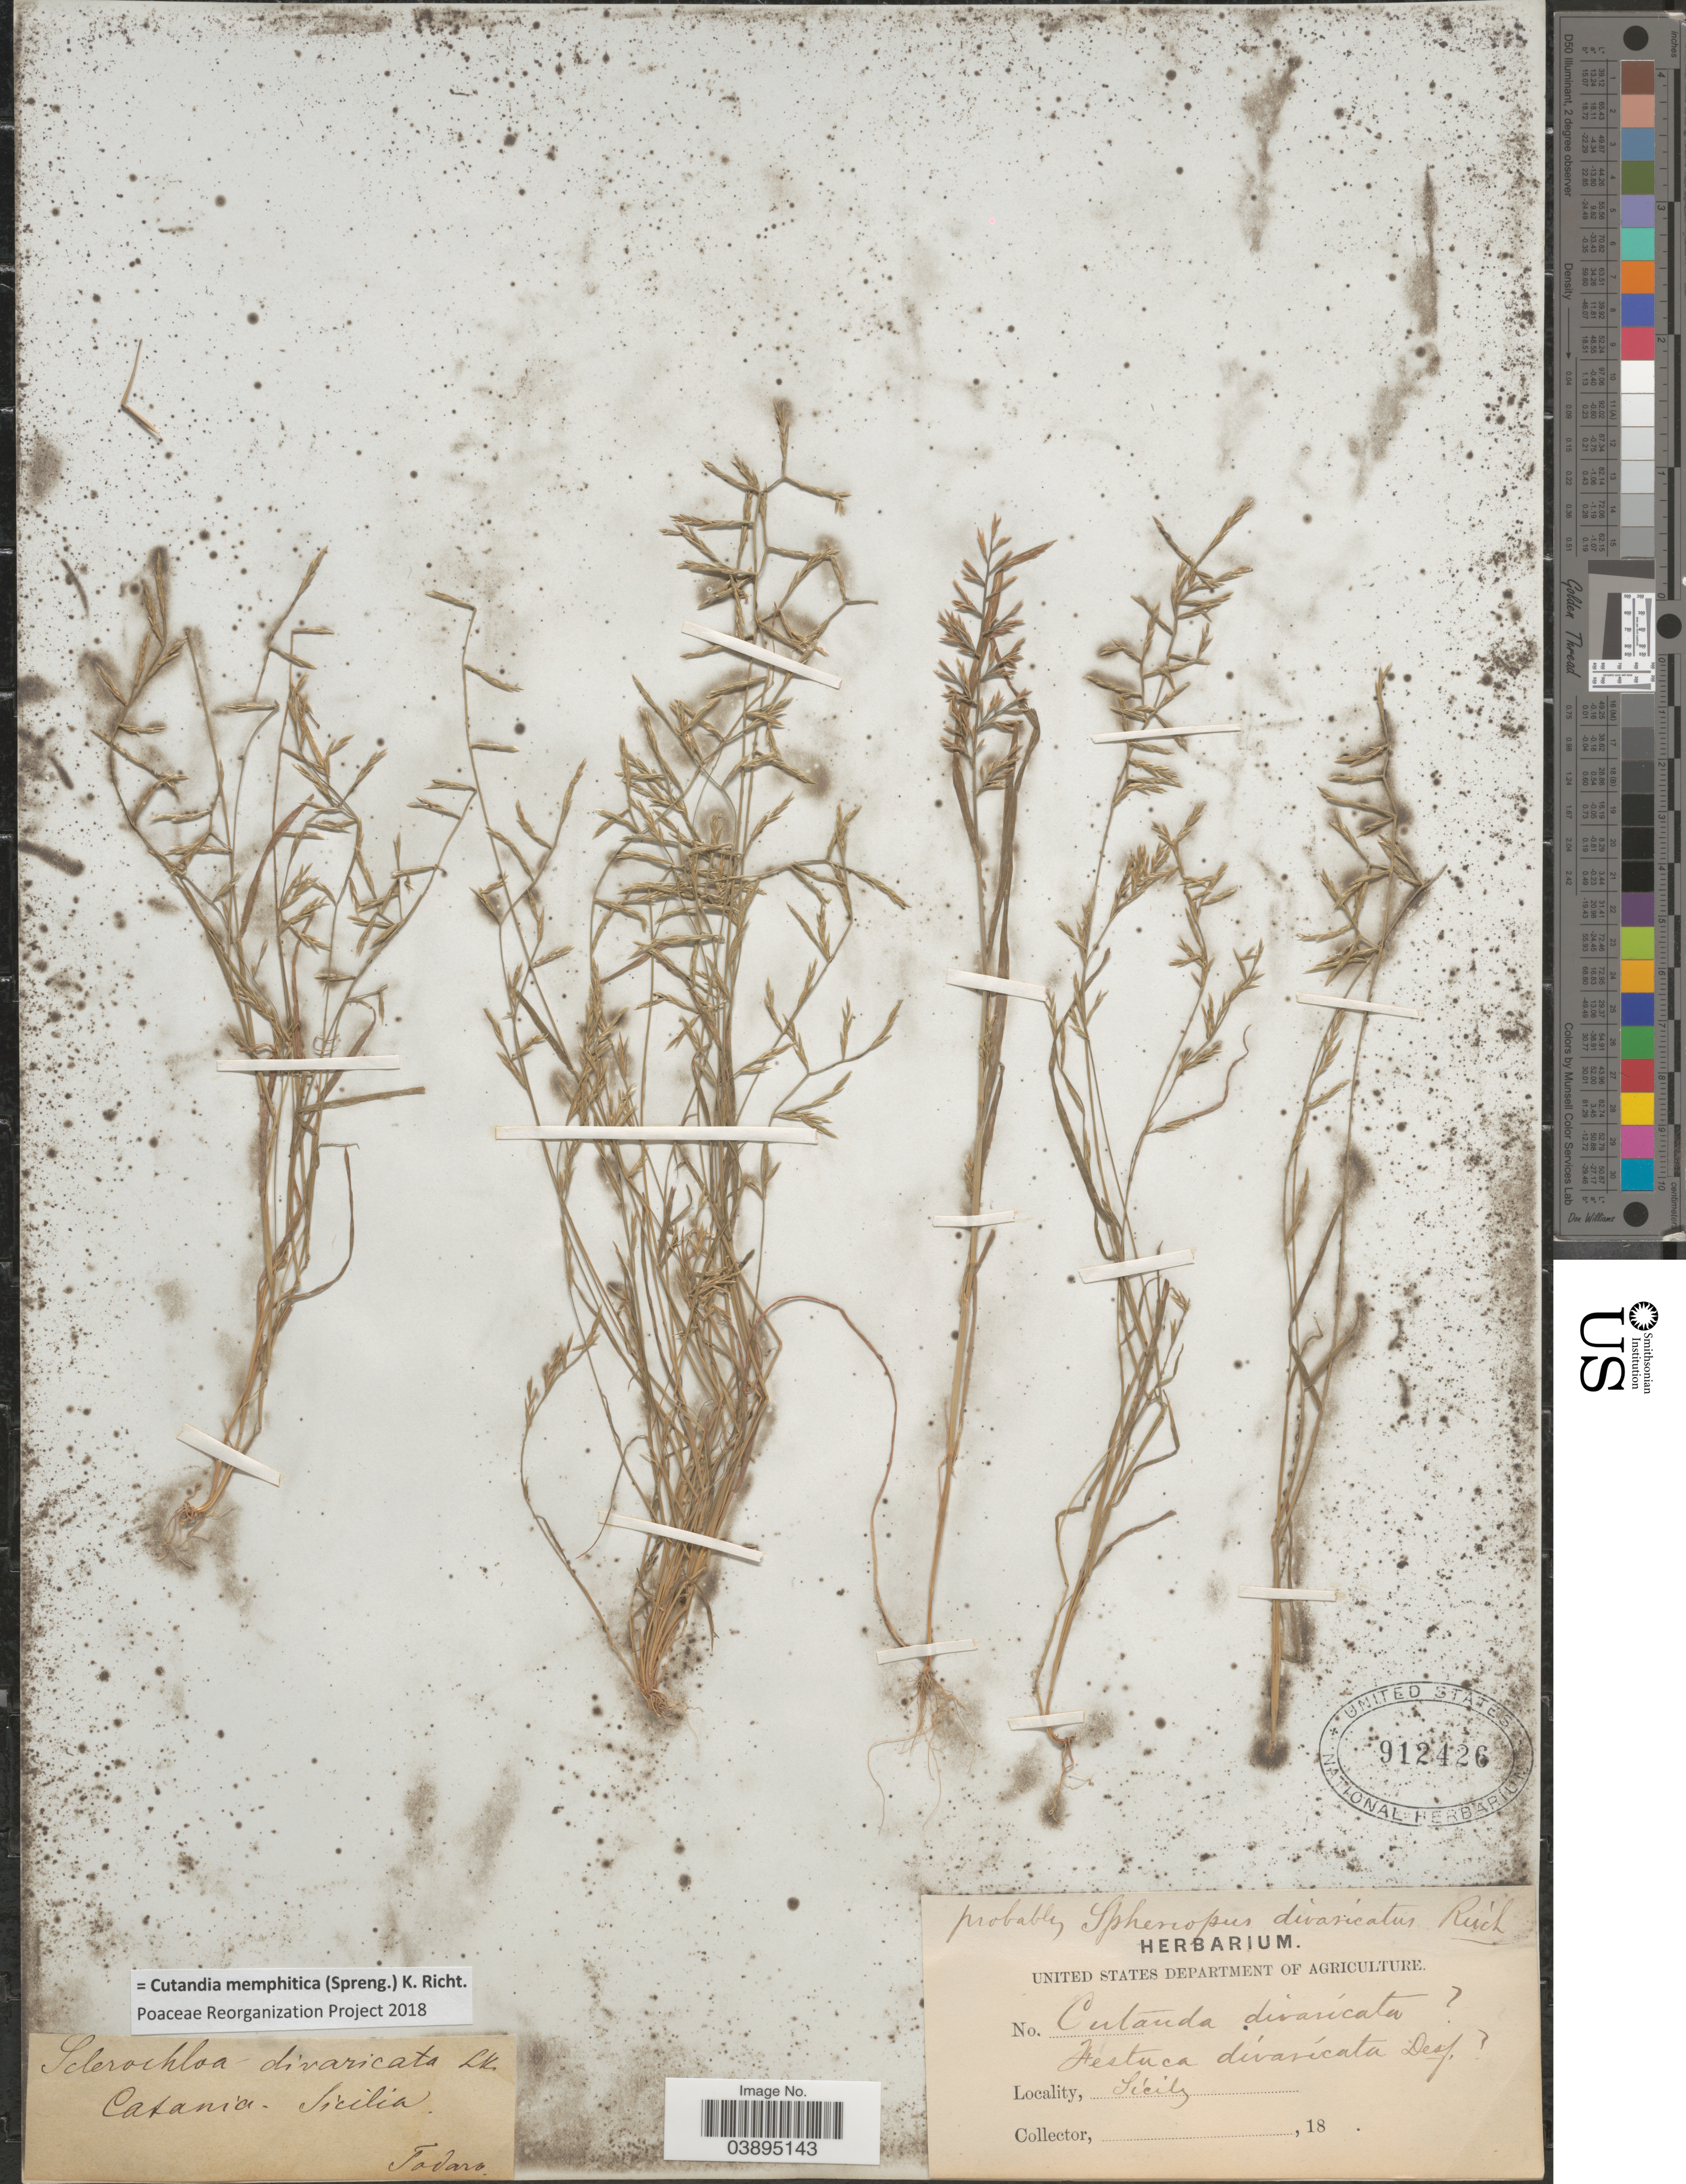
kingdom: Plantae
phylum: Tracheophyta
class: Liliopsida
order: Poales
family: Poaceae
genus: Cutandia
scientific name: Cutandia memphitica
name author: (Spreng.) K. Richt.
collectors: Todaro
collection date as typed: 18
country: Italy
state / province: Siciliana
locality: Catania. Sicilia. Sicily.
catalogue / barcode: US 912426